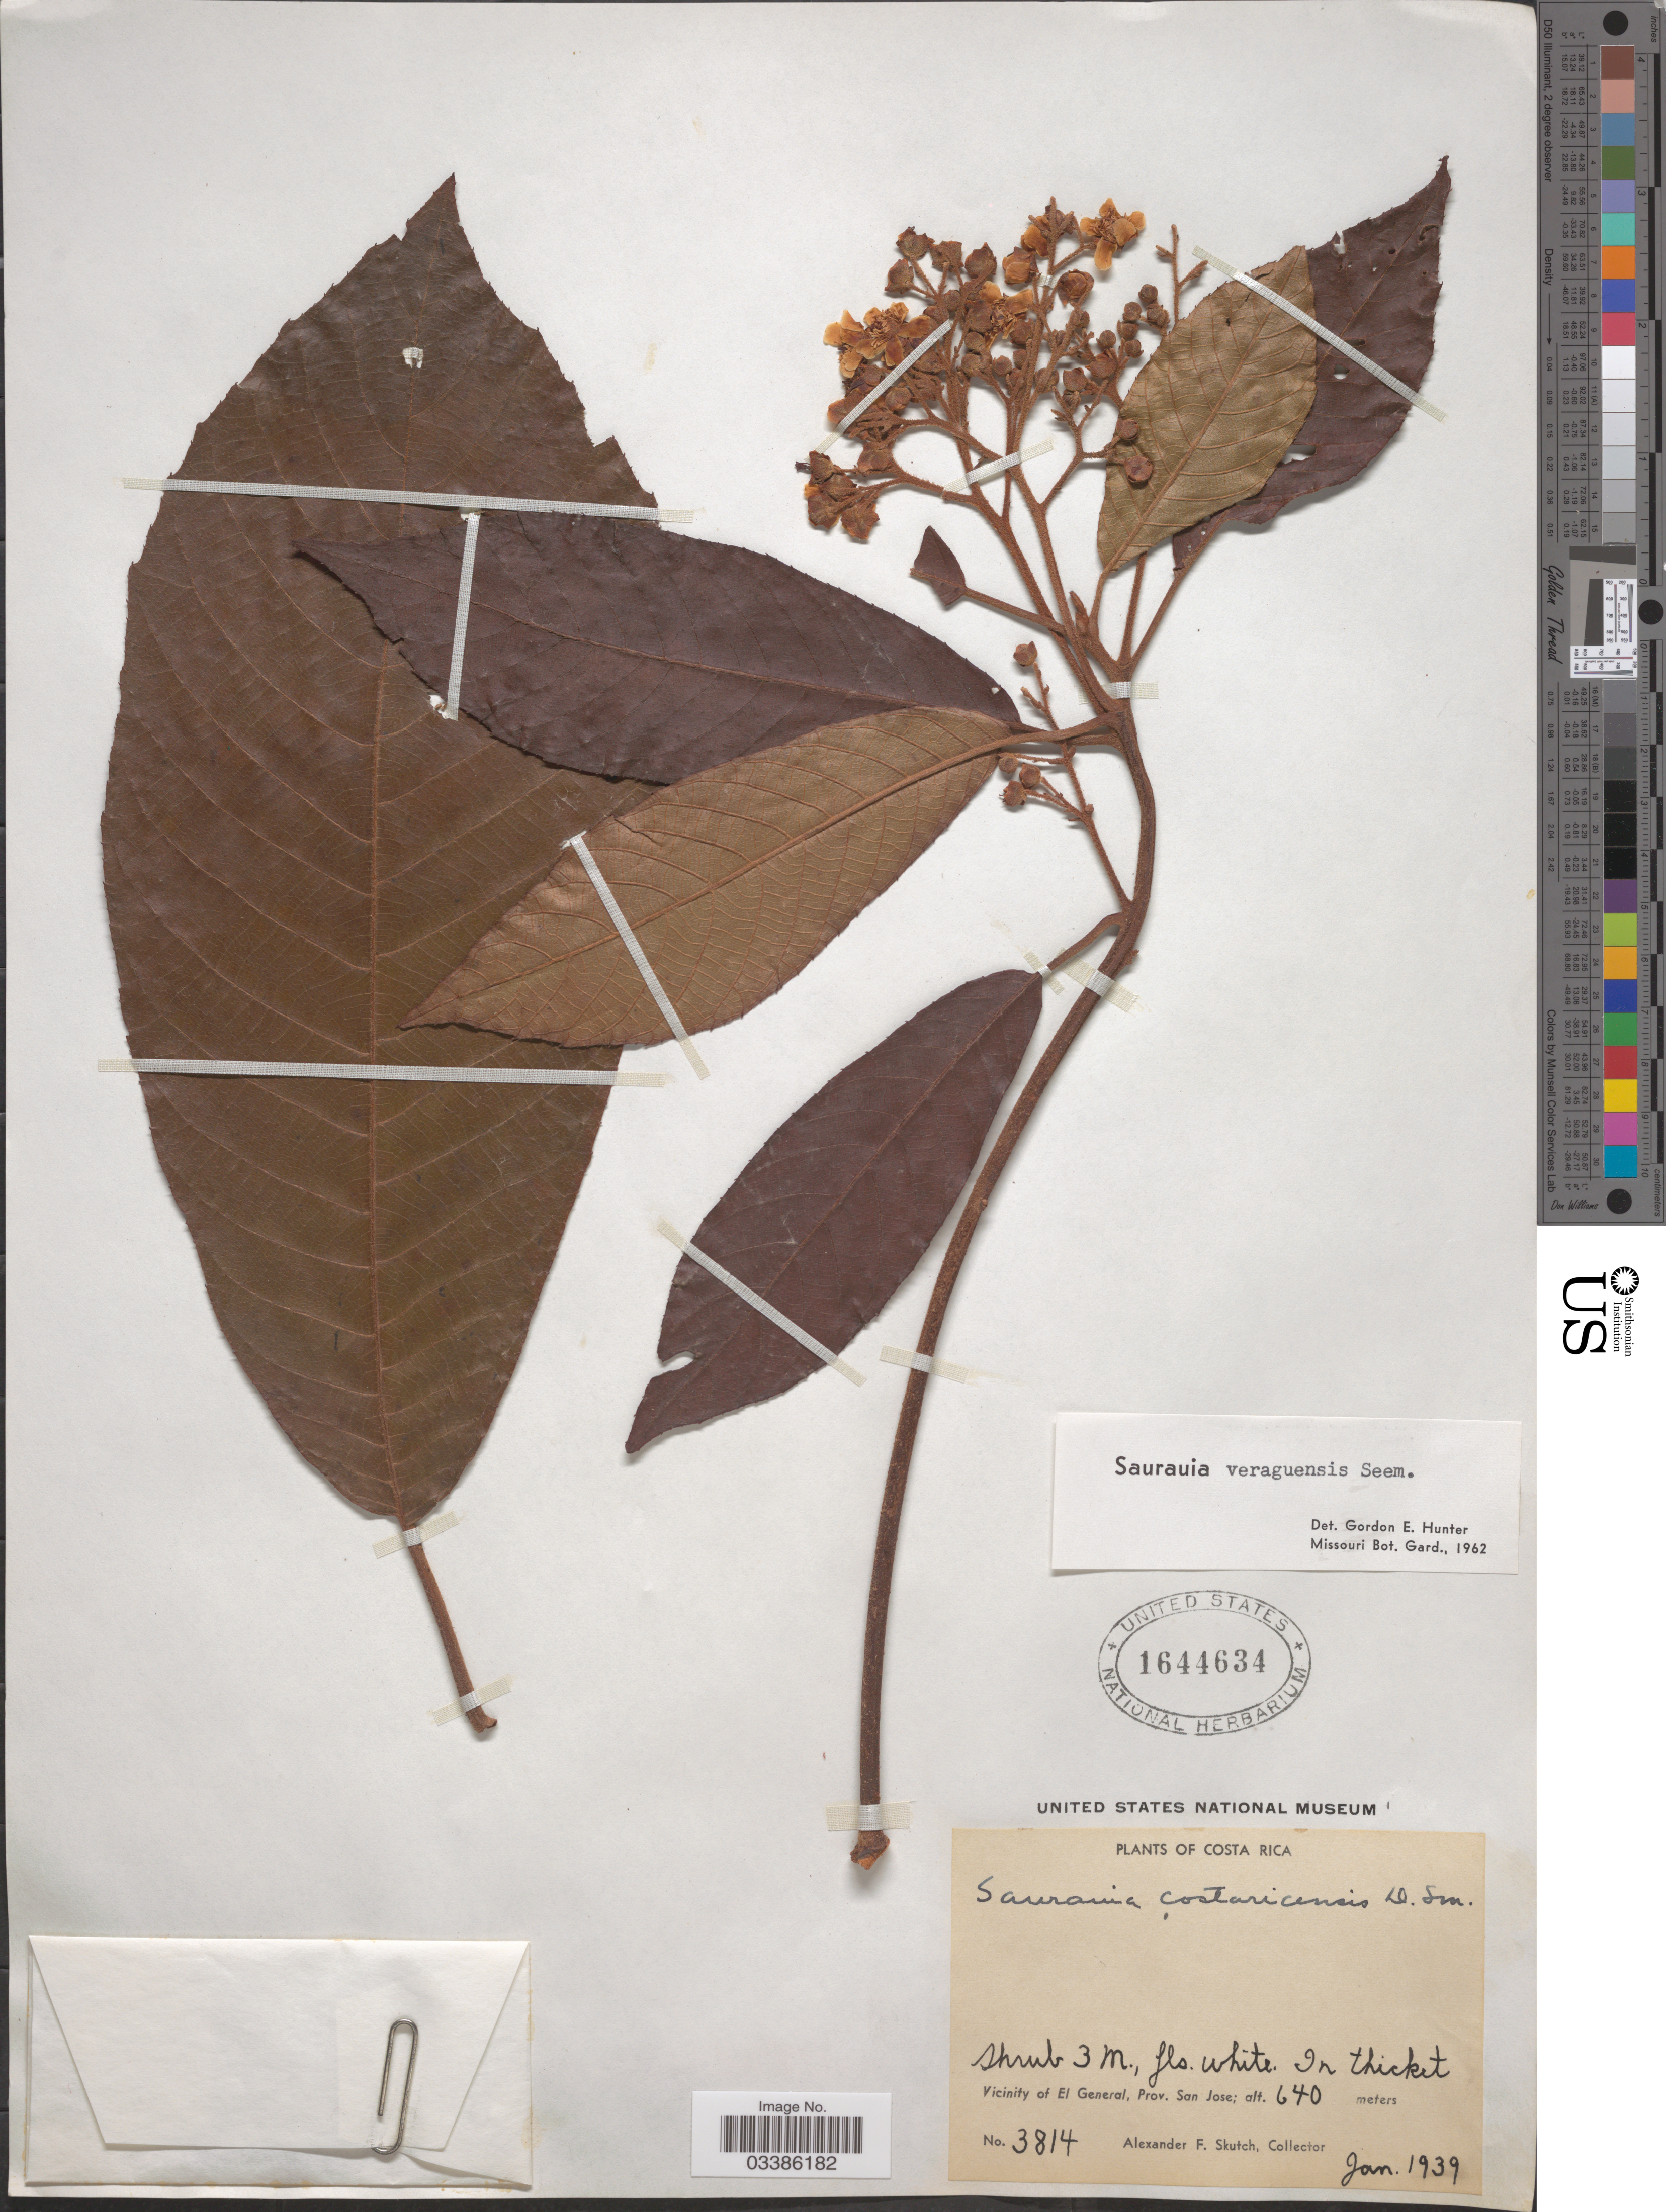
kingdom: Plantae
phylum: Tracheophyta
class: Magnoliopsida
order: Ericales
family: Actinidiaceae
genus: Saurauia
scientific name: Saurauia veraguasensis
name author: Seem.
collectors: A. F. Skutch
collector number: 3814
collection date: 1939-01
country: Costa Rica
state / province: San José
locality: Vicinity of El General.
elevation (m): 640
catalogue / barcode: US 1644634